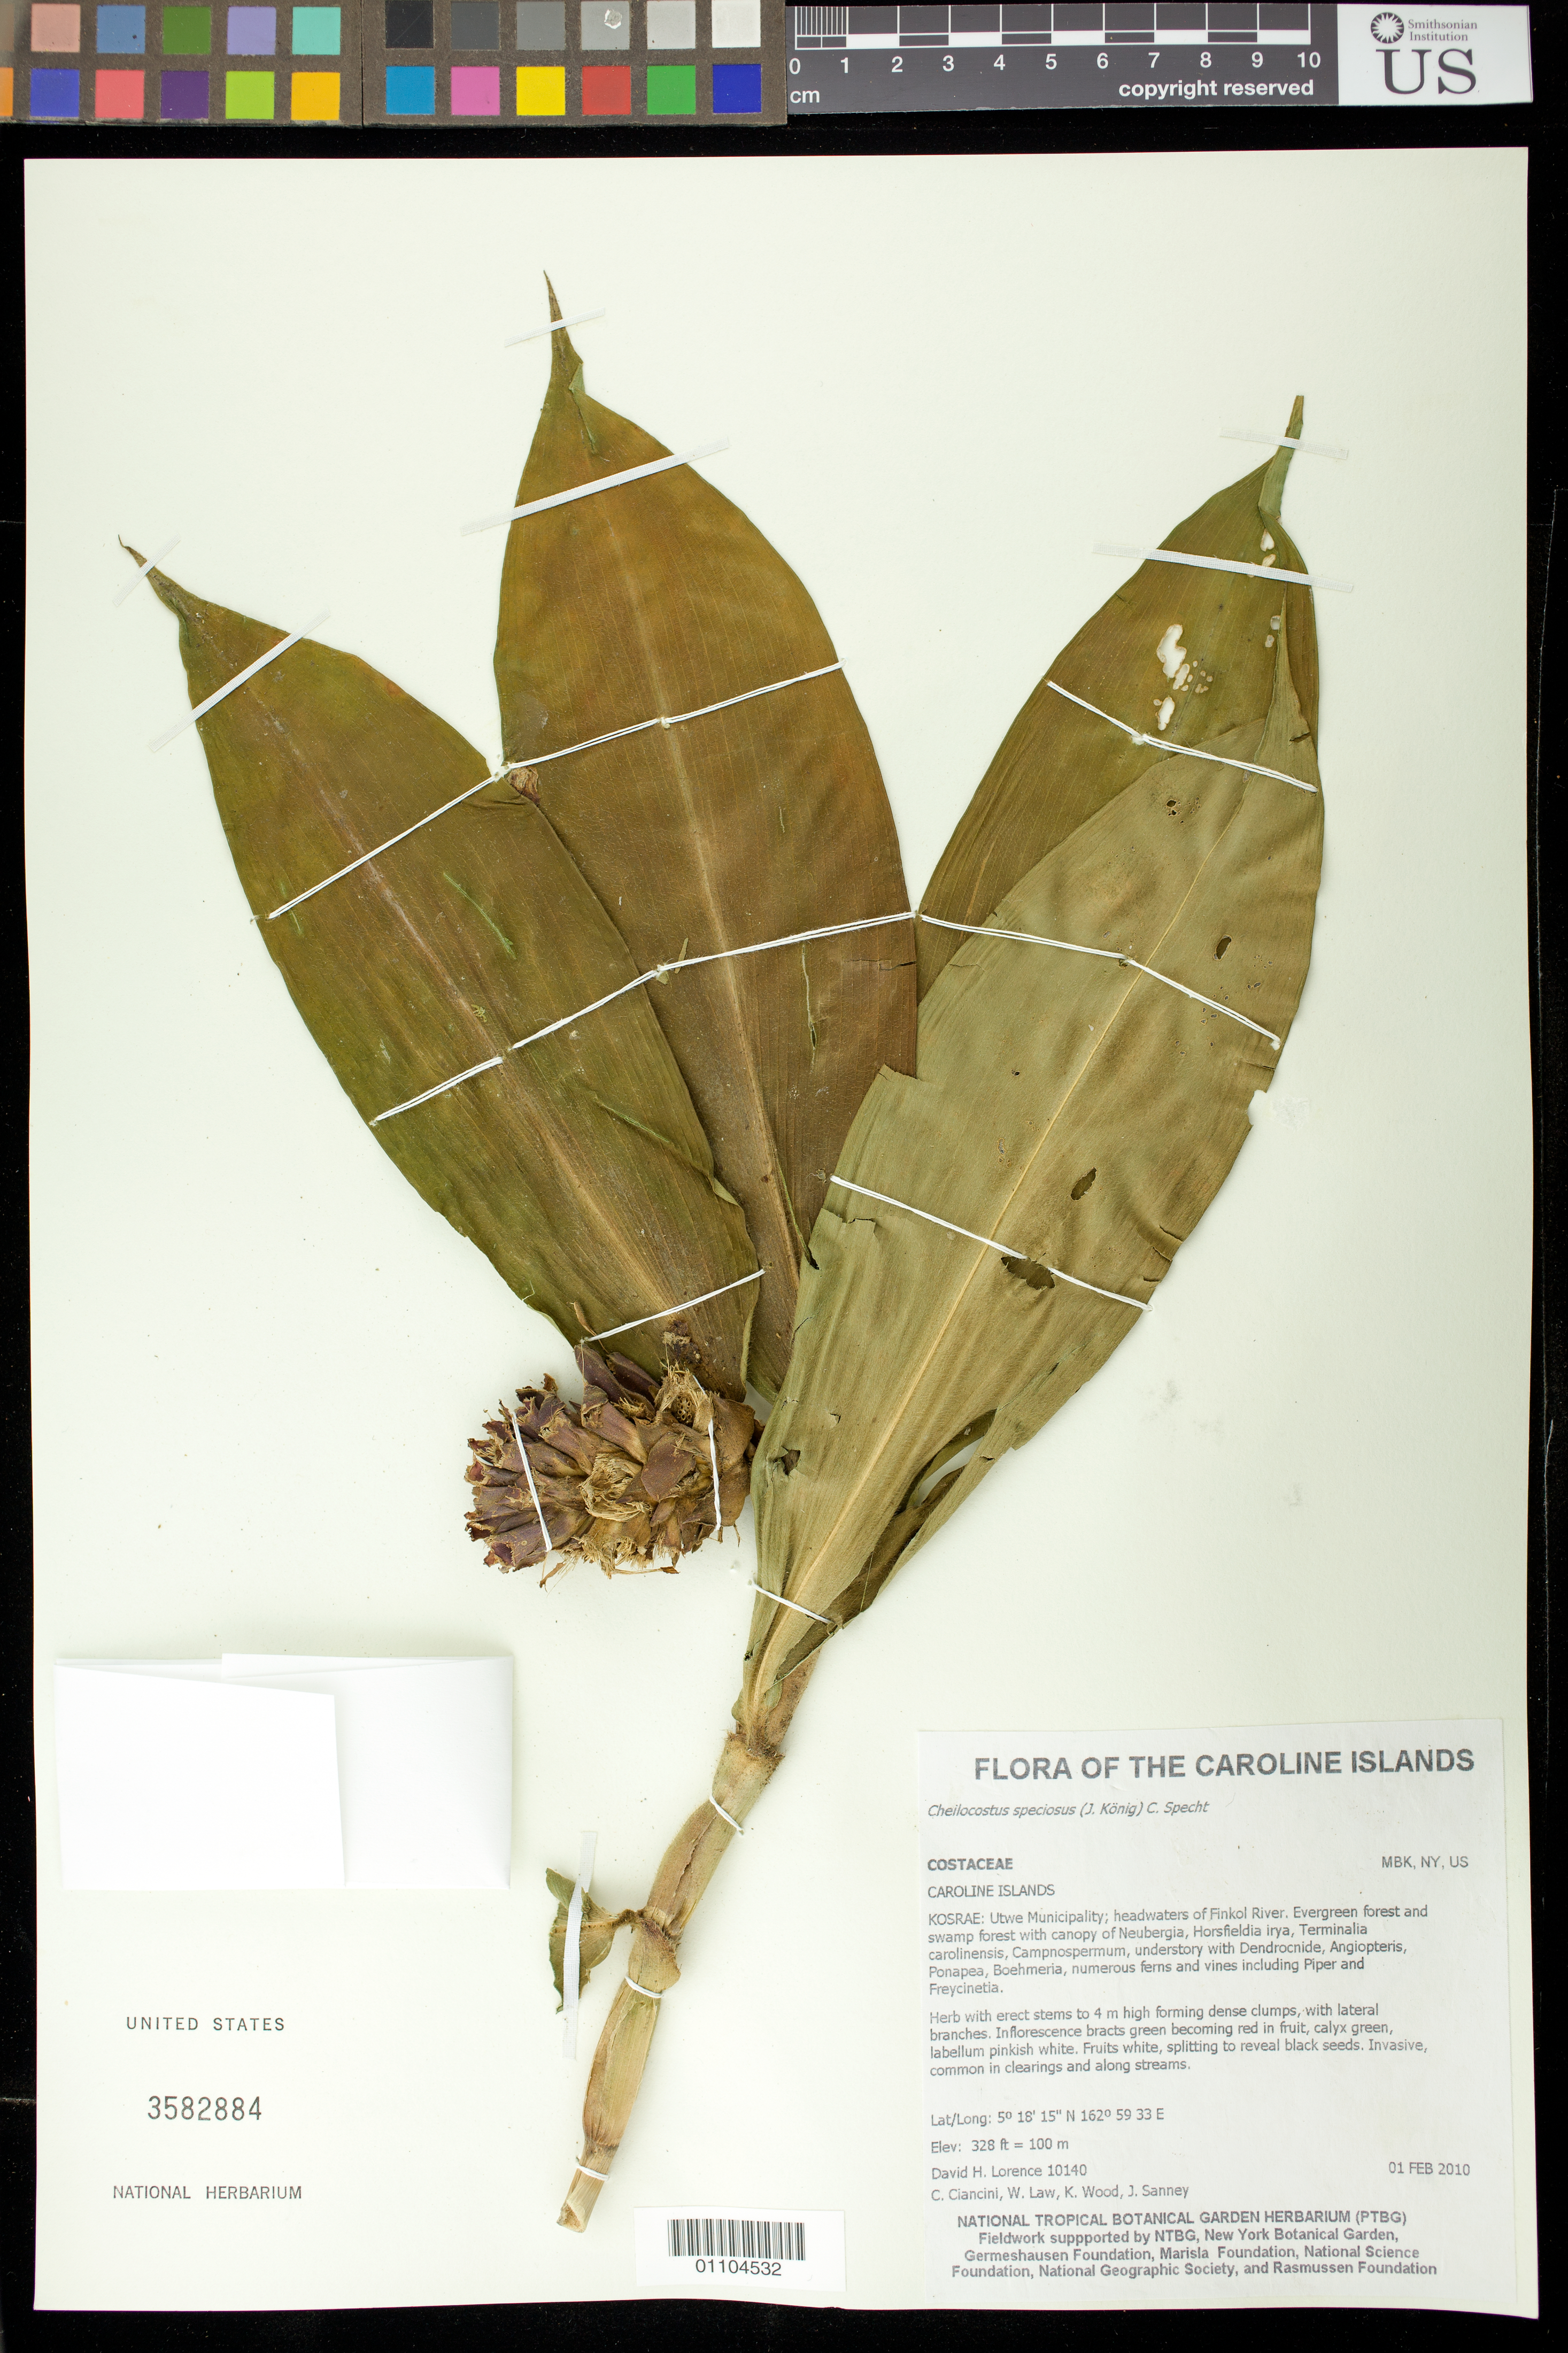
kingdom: Plantae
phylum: Tracheophyta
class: Liliopsida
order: Zingiberales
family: Costaceae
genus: Hellenia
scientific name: Hellenia speciosa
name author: (J. Koenig) S.R. Dutta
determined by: Wagner, W. L., (BOT), Smithsonian Institution - National Museum of Natural History (UNITED STATES)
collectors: D. Lorence, C. Cianchini, W. Law & J. Sanney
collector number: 10140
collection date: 2010-02-01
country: Micronesia, Federated States of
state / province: Kosrae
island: Kosrae [Kusaie]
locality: Headwaters of Finkol River, Utwe Muncipality.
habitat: Evergreen forest and swamp forest.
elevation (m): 100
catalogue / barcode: US 3582884